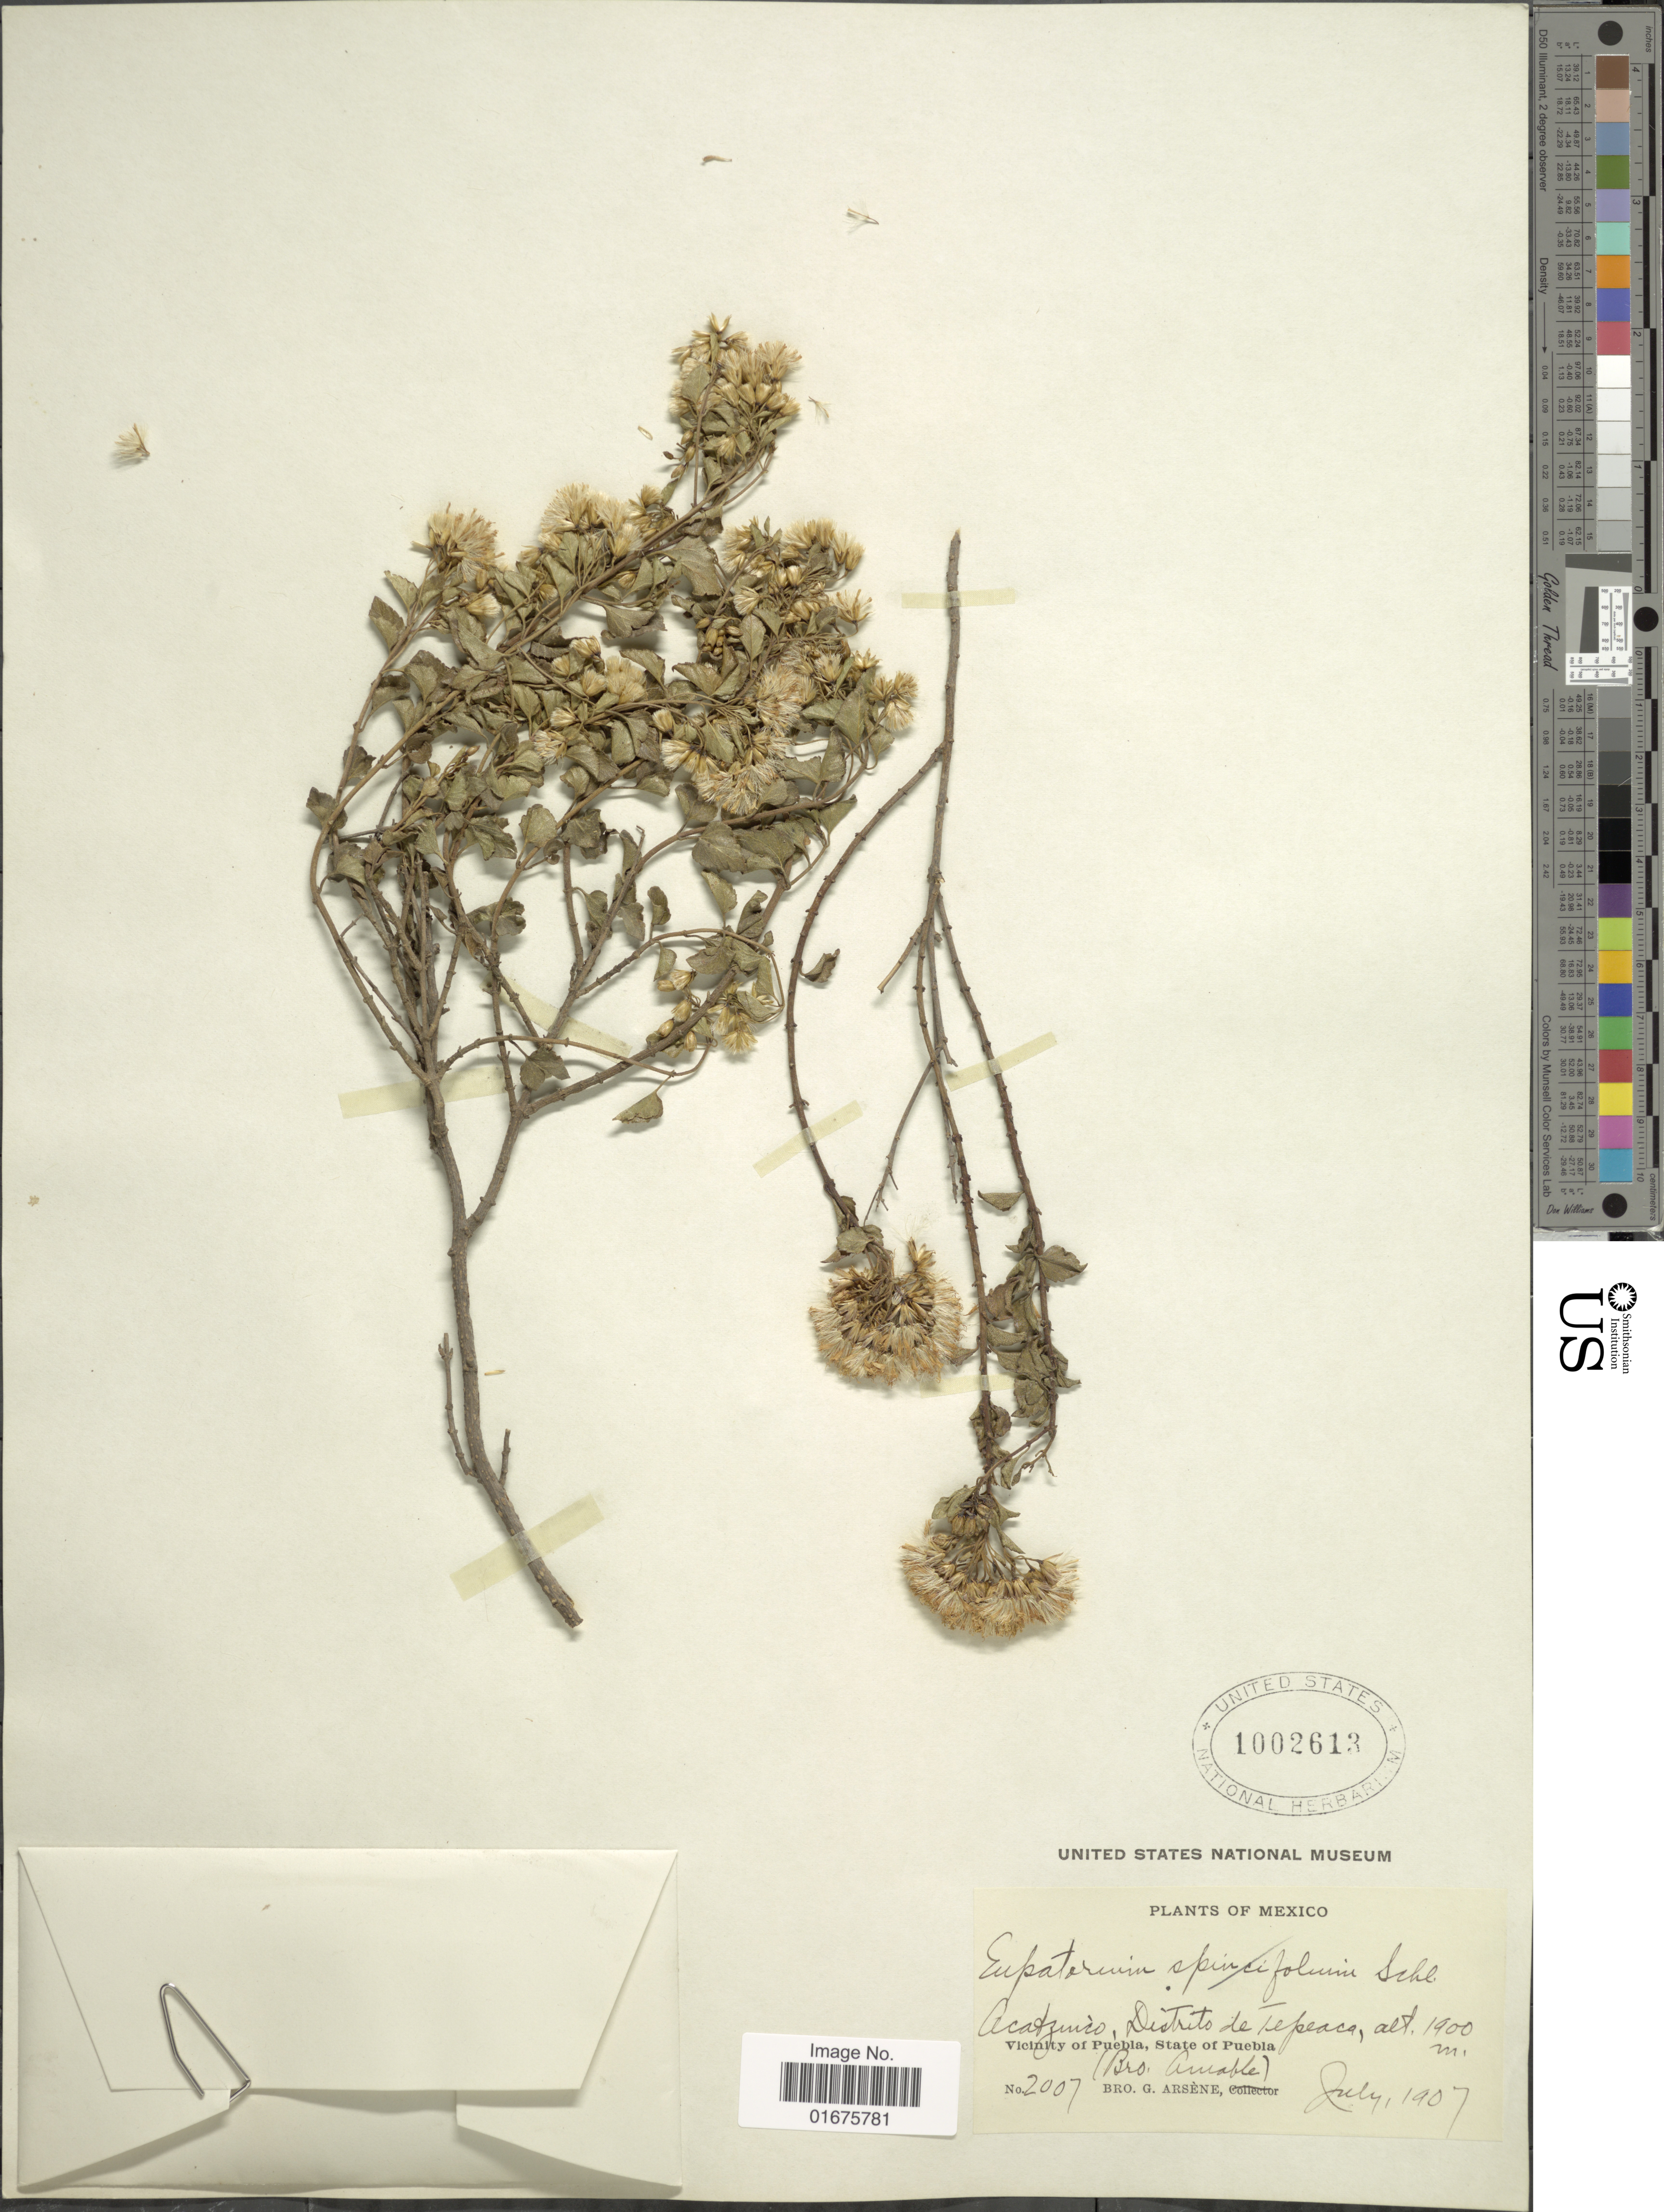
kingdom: Plantae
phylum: Tracheophyta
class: Magnoliopsida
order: Asterales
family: Asteraceae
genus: Ageratina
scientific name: Ageratina espinosarum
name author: (A. Gray) R.M. King & H. Rob.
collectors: B. Amable & Bro. G. Arsène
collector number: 2007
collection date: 1907-07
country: Mexico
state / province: Puebla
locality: Acatzingo , Distrito de Tepeaca, Vicinity of Puebla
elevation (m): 1900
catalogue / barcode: US 1002613